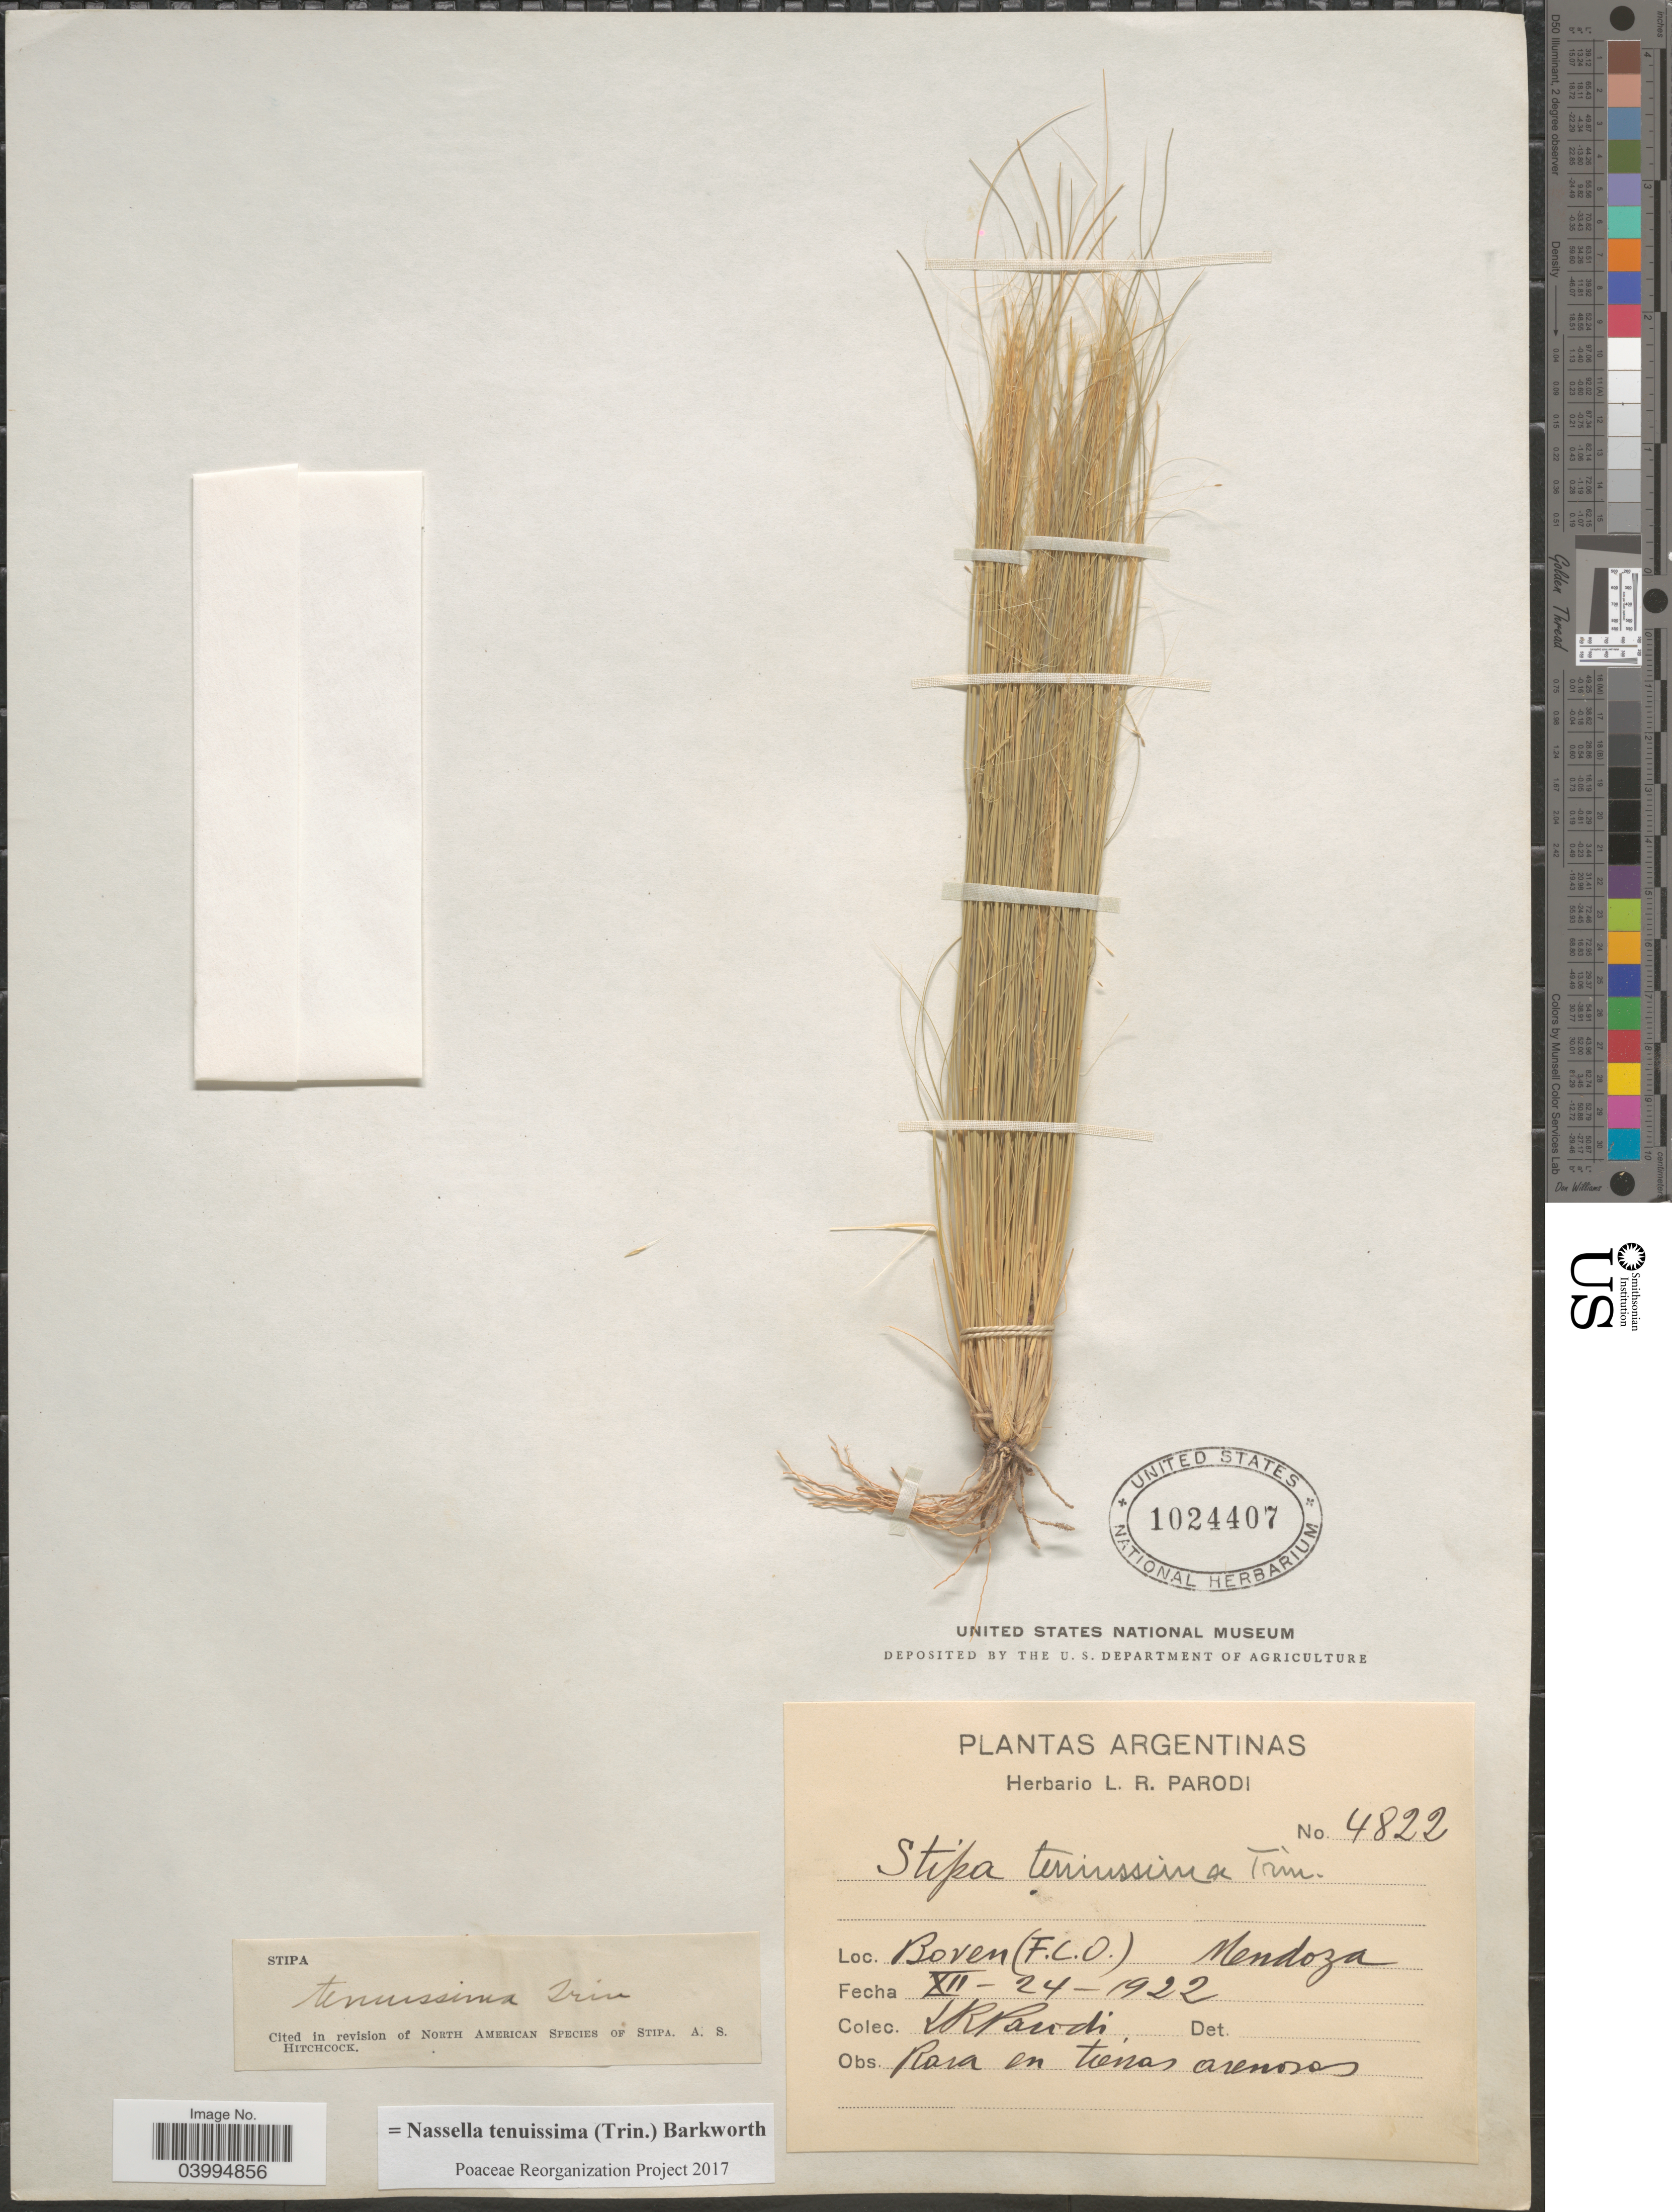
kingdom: Plantae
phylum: Tracheophyta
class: Liliopsida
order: Poales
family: Poaceae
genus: Nassella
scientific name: Nassella tenuissima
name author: (Trin.) Barkworth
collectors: L. R. Parodi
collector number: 4822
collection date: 1922-12-24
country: Argentina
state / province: Mendoza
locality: Boven (F.C.O).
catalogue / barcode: US 1024407